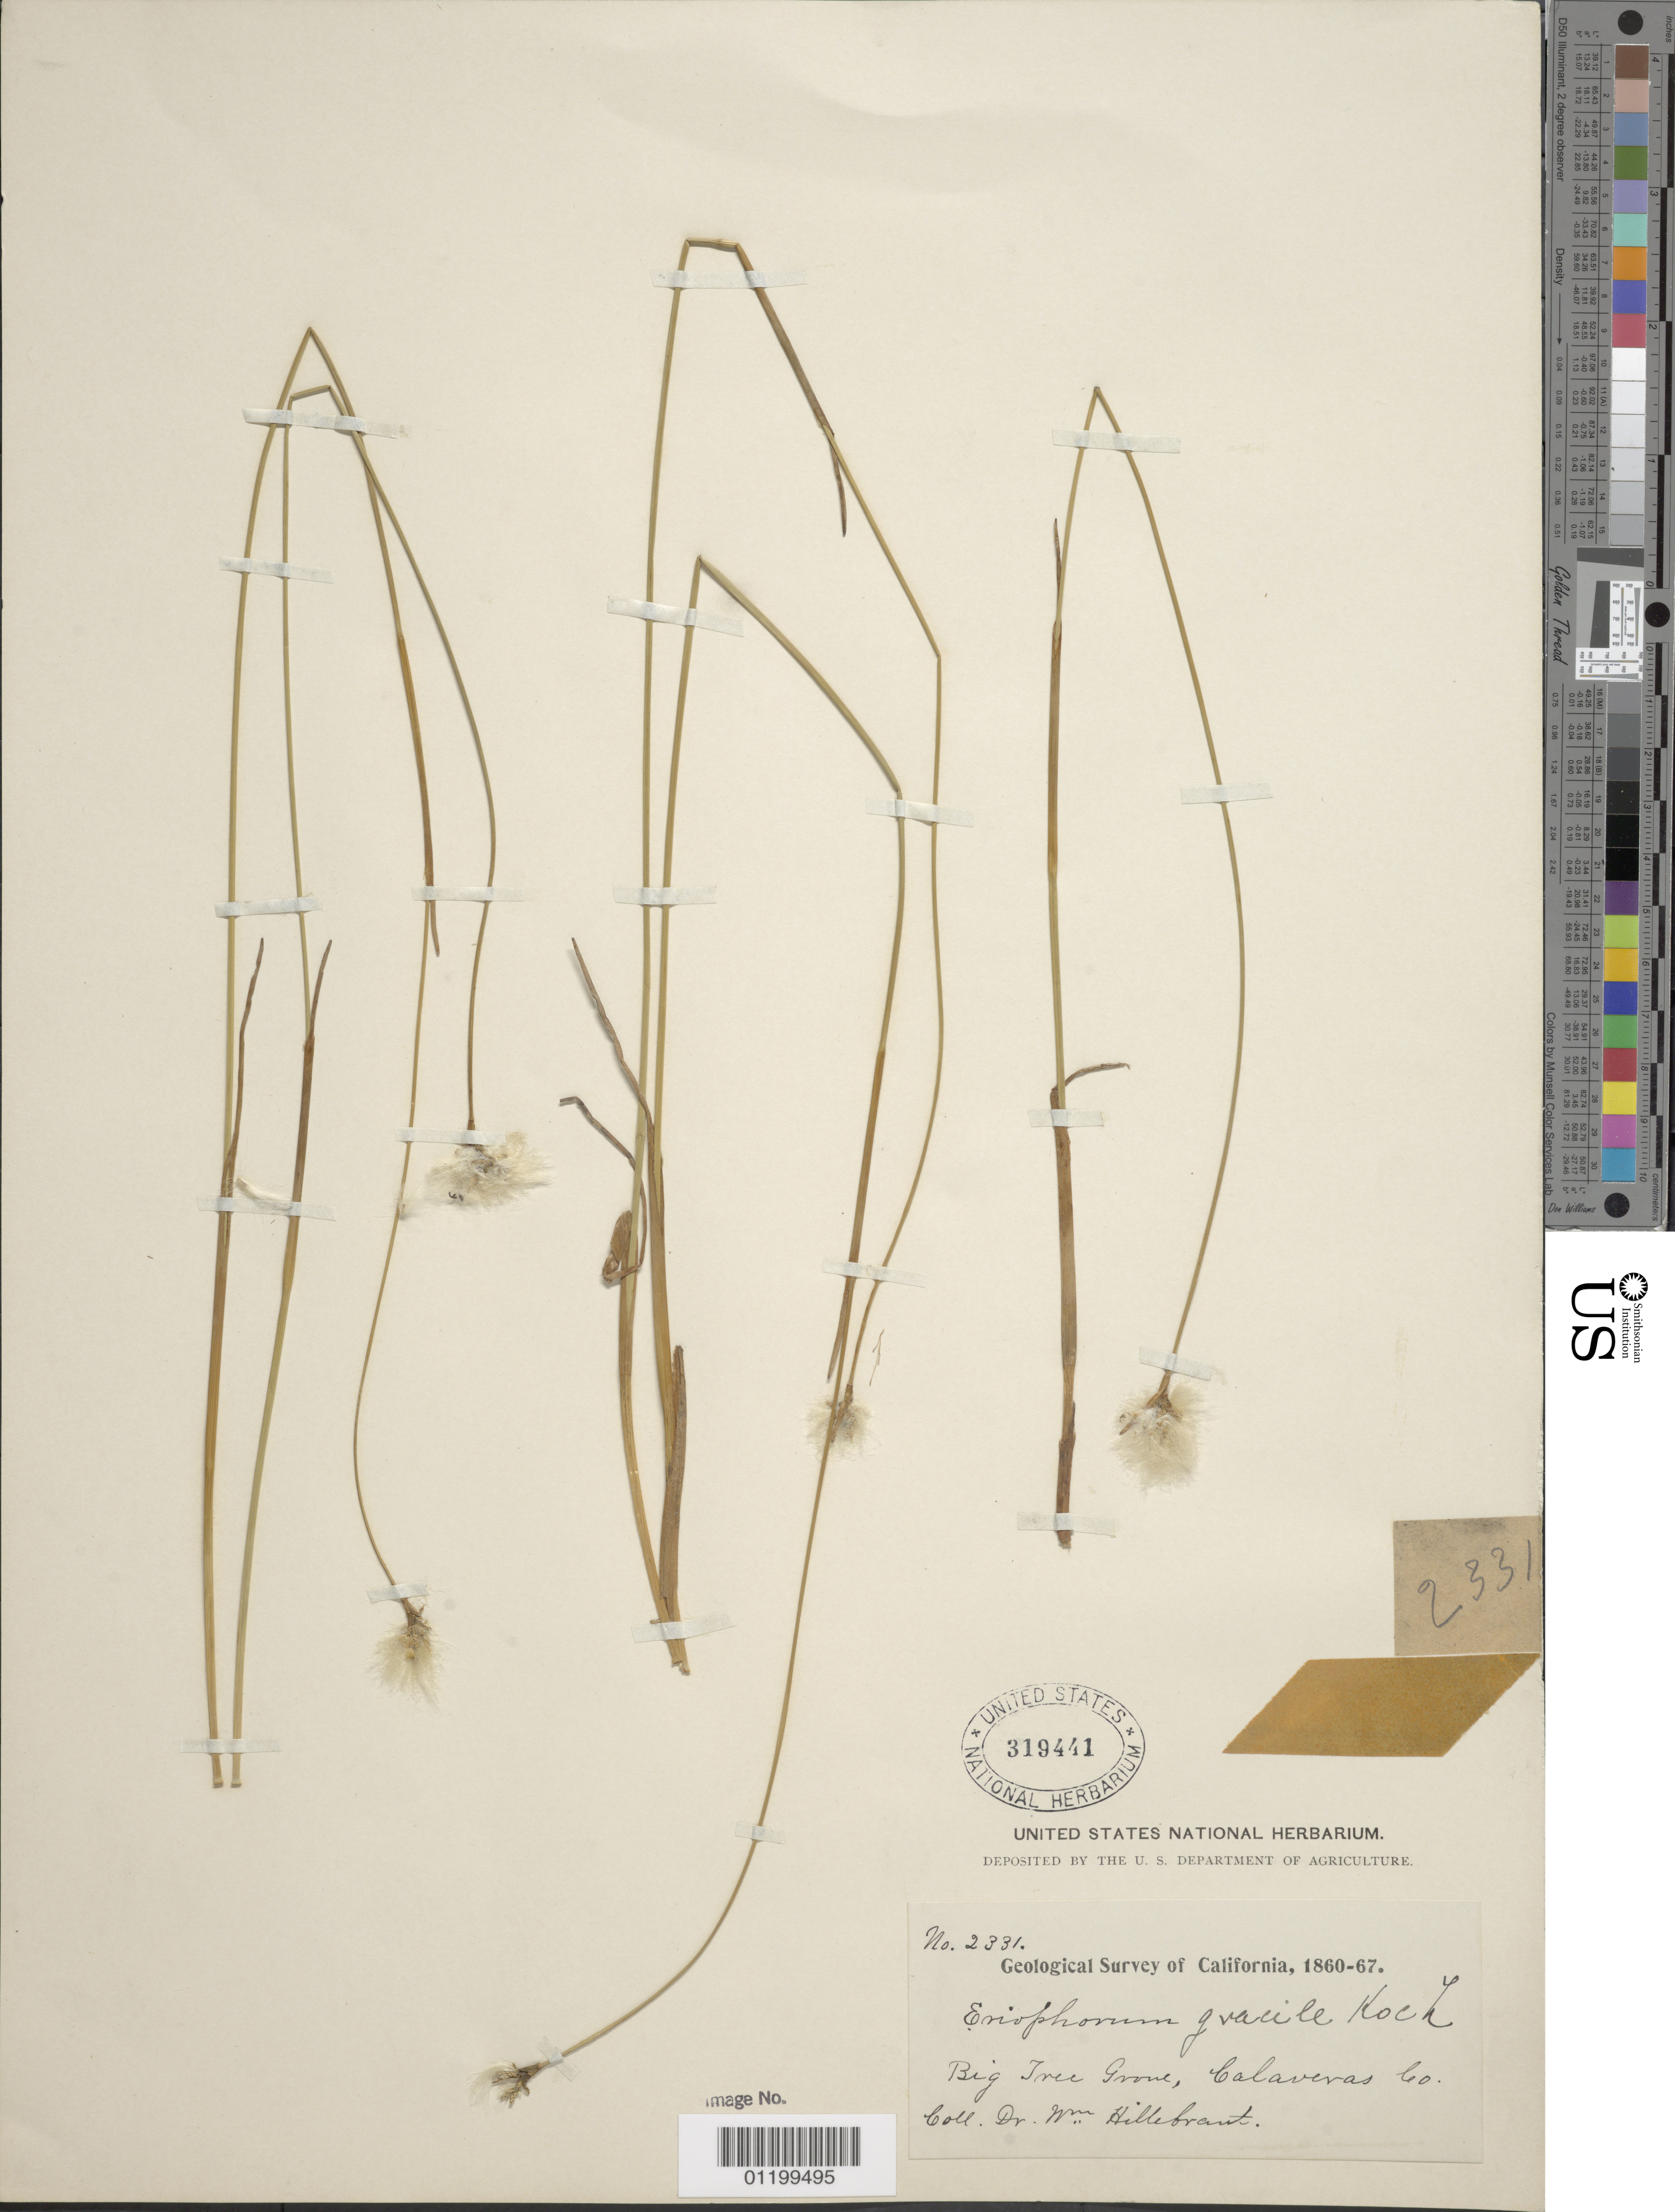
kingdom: Plantae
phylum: Tracheophyta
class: Liliopsida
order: Poales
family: Cyperaceae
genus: Eriophorum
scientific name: Eriophorum gracile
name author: W.D.J. Koch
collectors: W. Hillebrand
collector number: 2331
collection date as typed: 1860 to 1867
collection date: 1860/1867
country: United States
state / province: California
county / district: Calaveras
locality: Big Tree Grove.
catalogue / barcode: US 319441